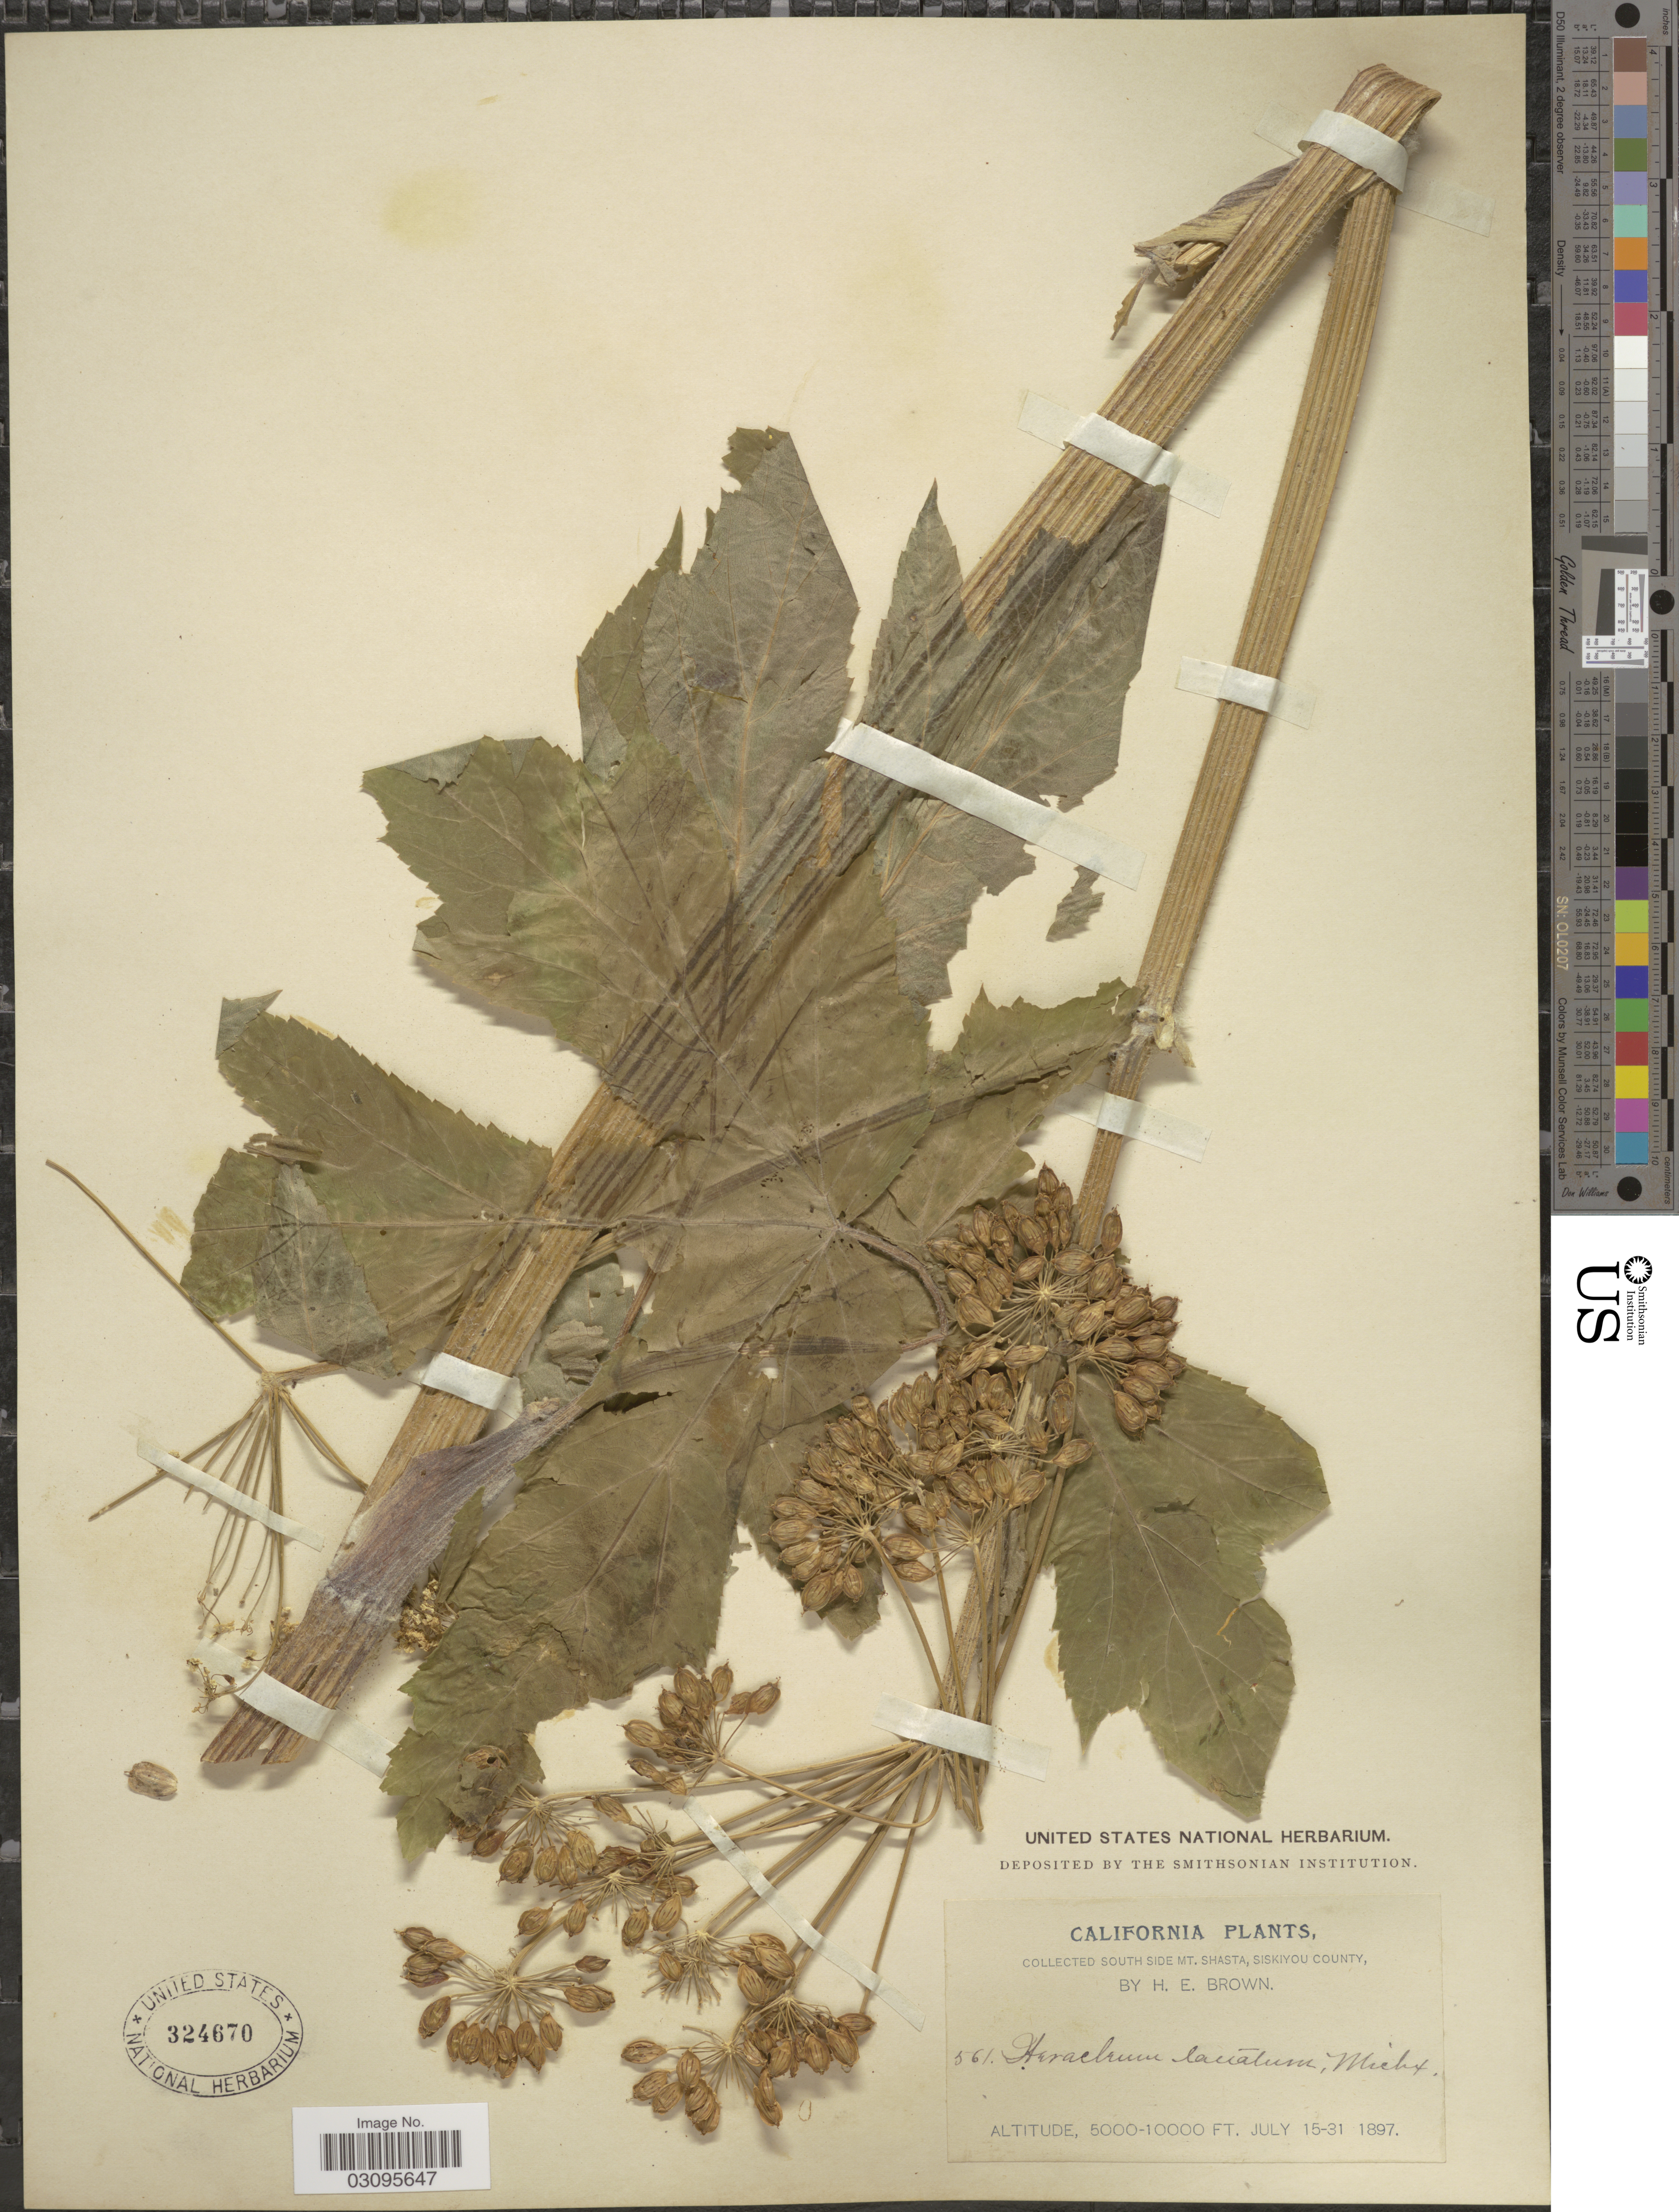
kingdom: Plantae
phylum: Tracheophyta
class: Magnoliopsida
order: Apiales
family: Apiaceae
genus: Heracleum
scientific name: Heracleum lanatum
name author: Michx.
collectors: H. E. Brown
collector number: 561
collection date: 1897-07-15/1897-07-31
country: United States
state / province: California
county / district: Siskiyou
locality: South Side Mt. Shasta, Siskiyou County.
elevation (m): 1524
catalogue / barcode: US 324670